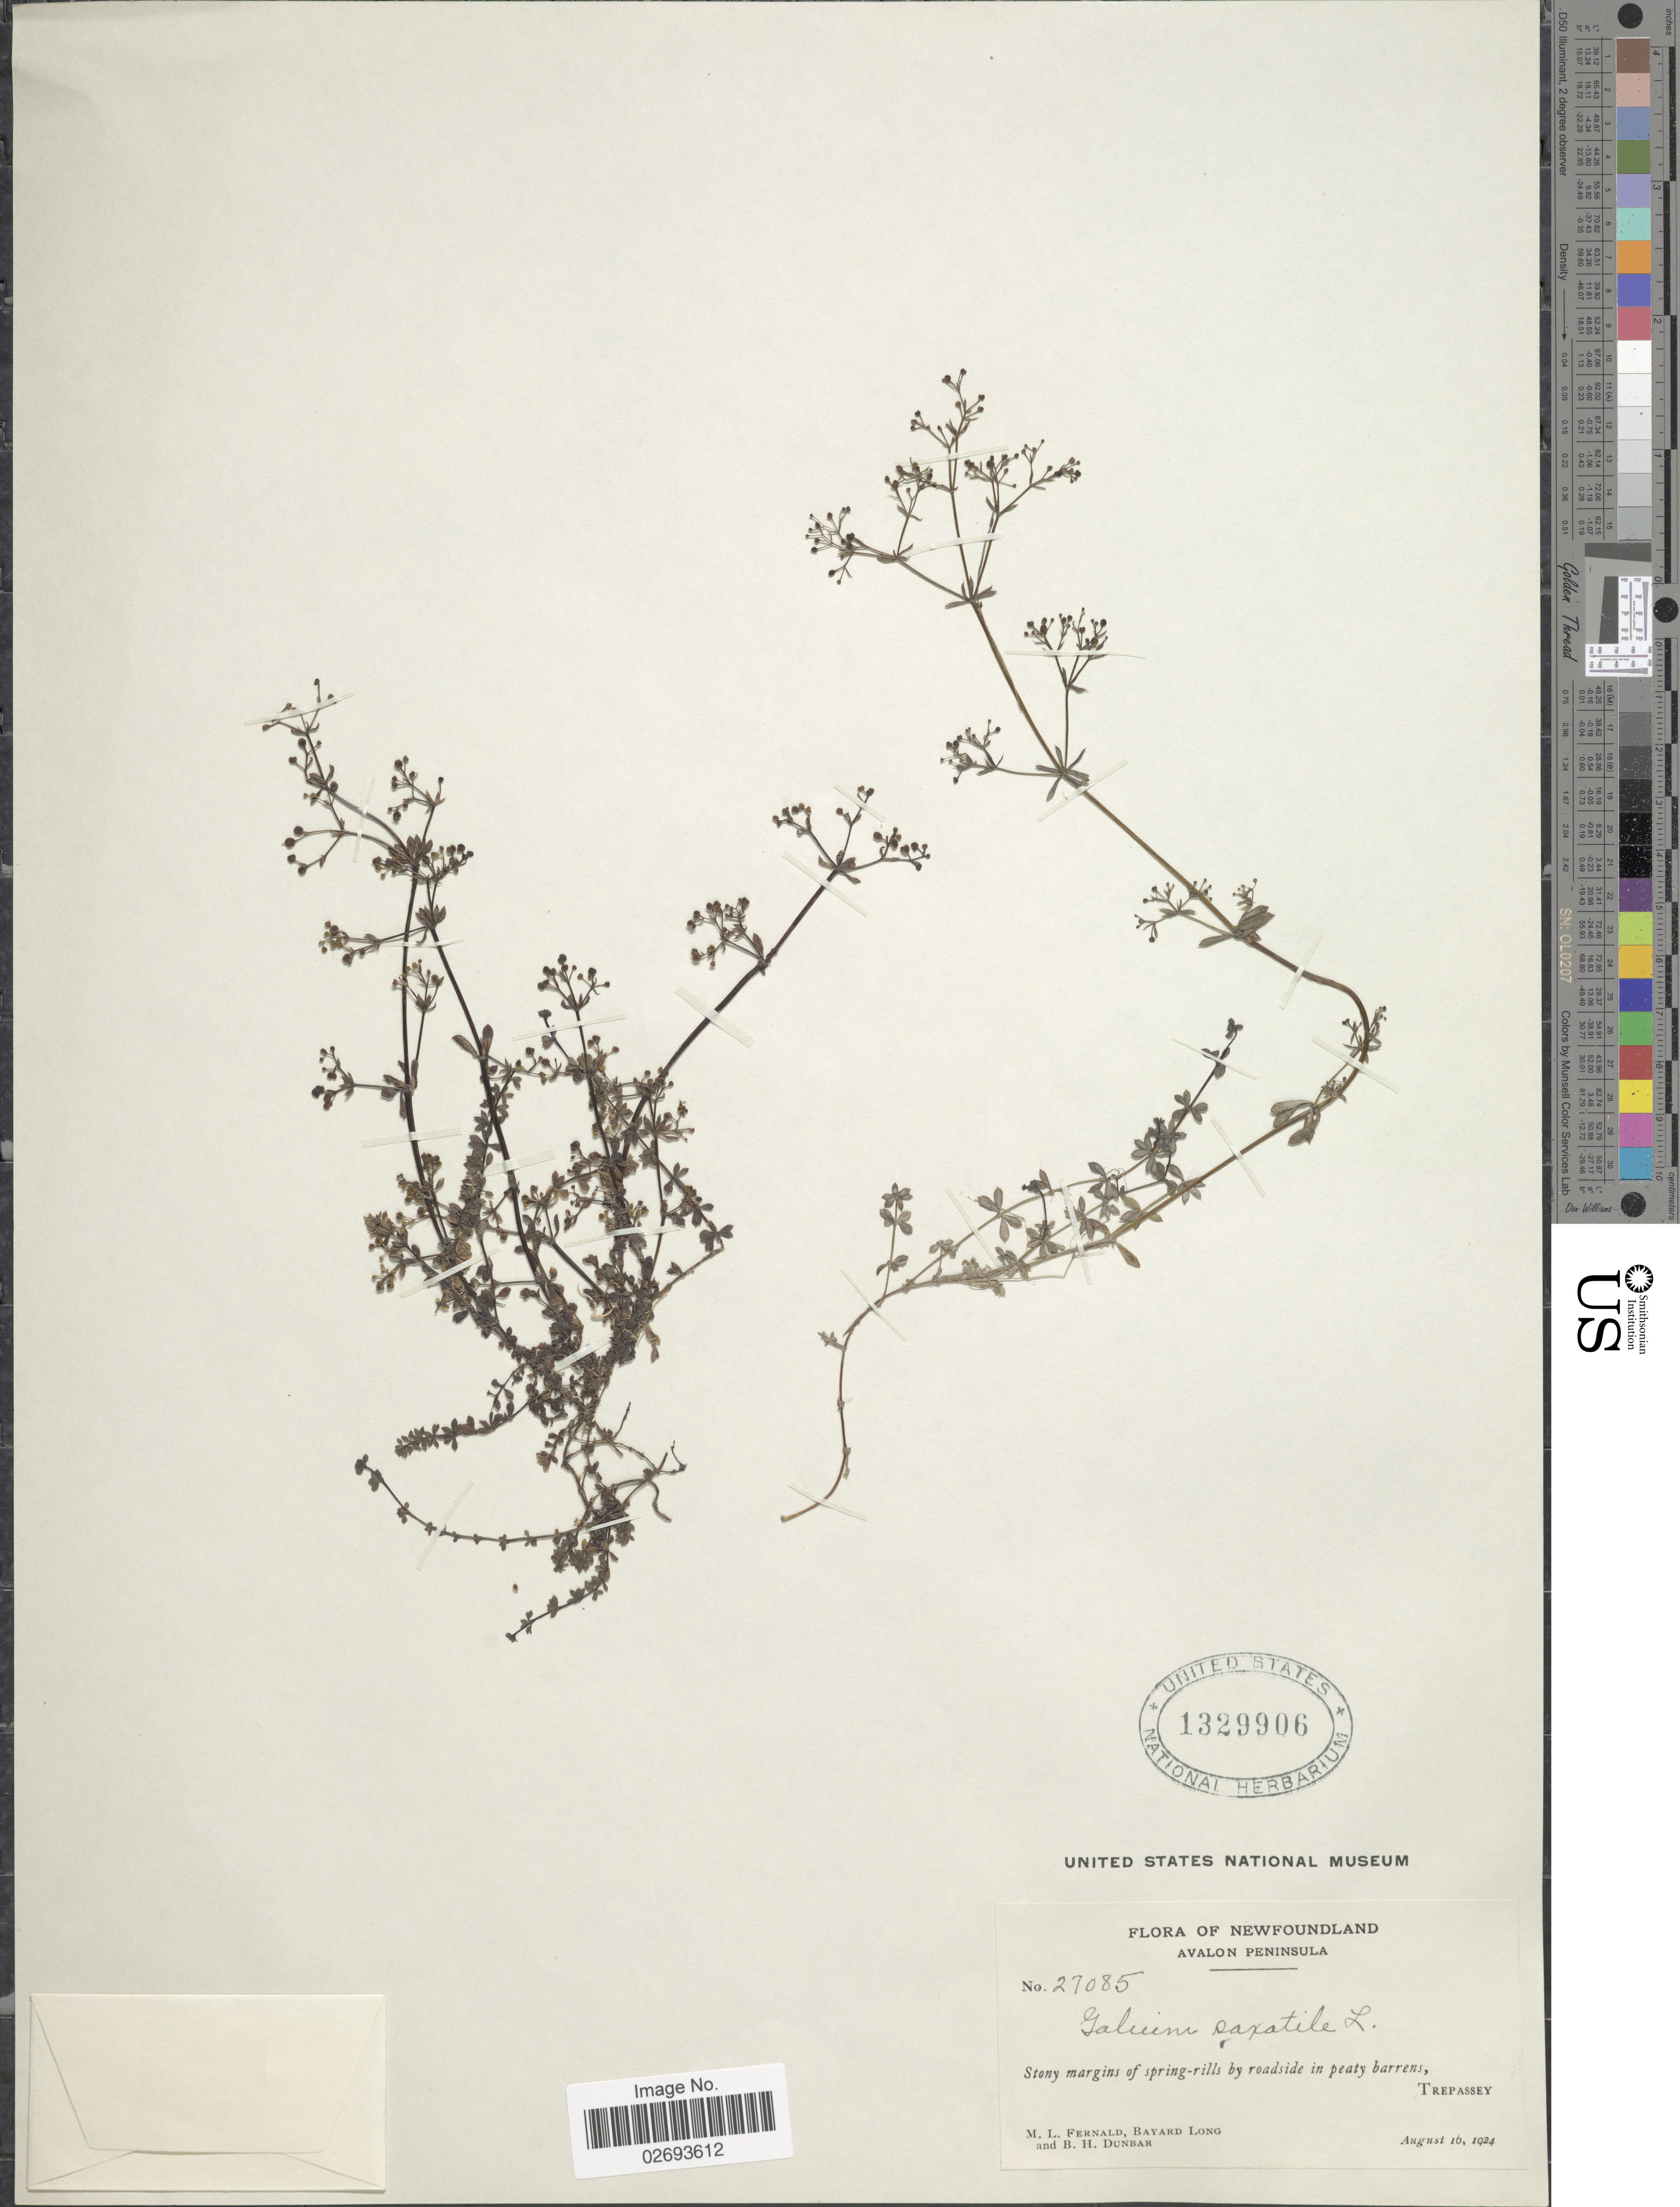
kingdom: Plantae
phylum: Tracheophyta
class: Magnoliopsida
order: Gentianales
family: Rubiaceae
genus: Galium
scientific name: Galium saxatile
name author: L.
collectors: M. L. Fernald, B. Long & B. Dunbar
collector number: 27085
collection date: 1924-08-16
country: Canada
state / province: Newfoundland and Labrador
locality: Avalon Peninsula, Trepassey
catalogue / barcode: US 1329906